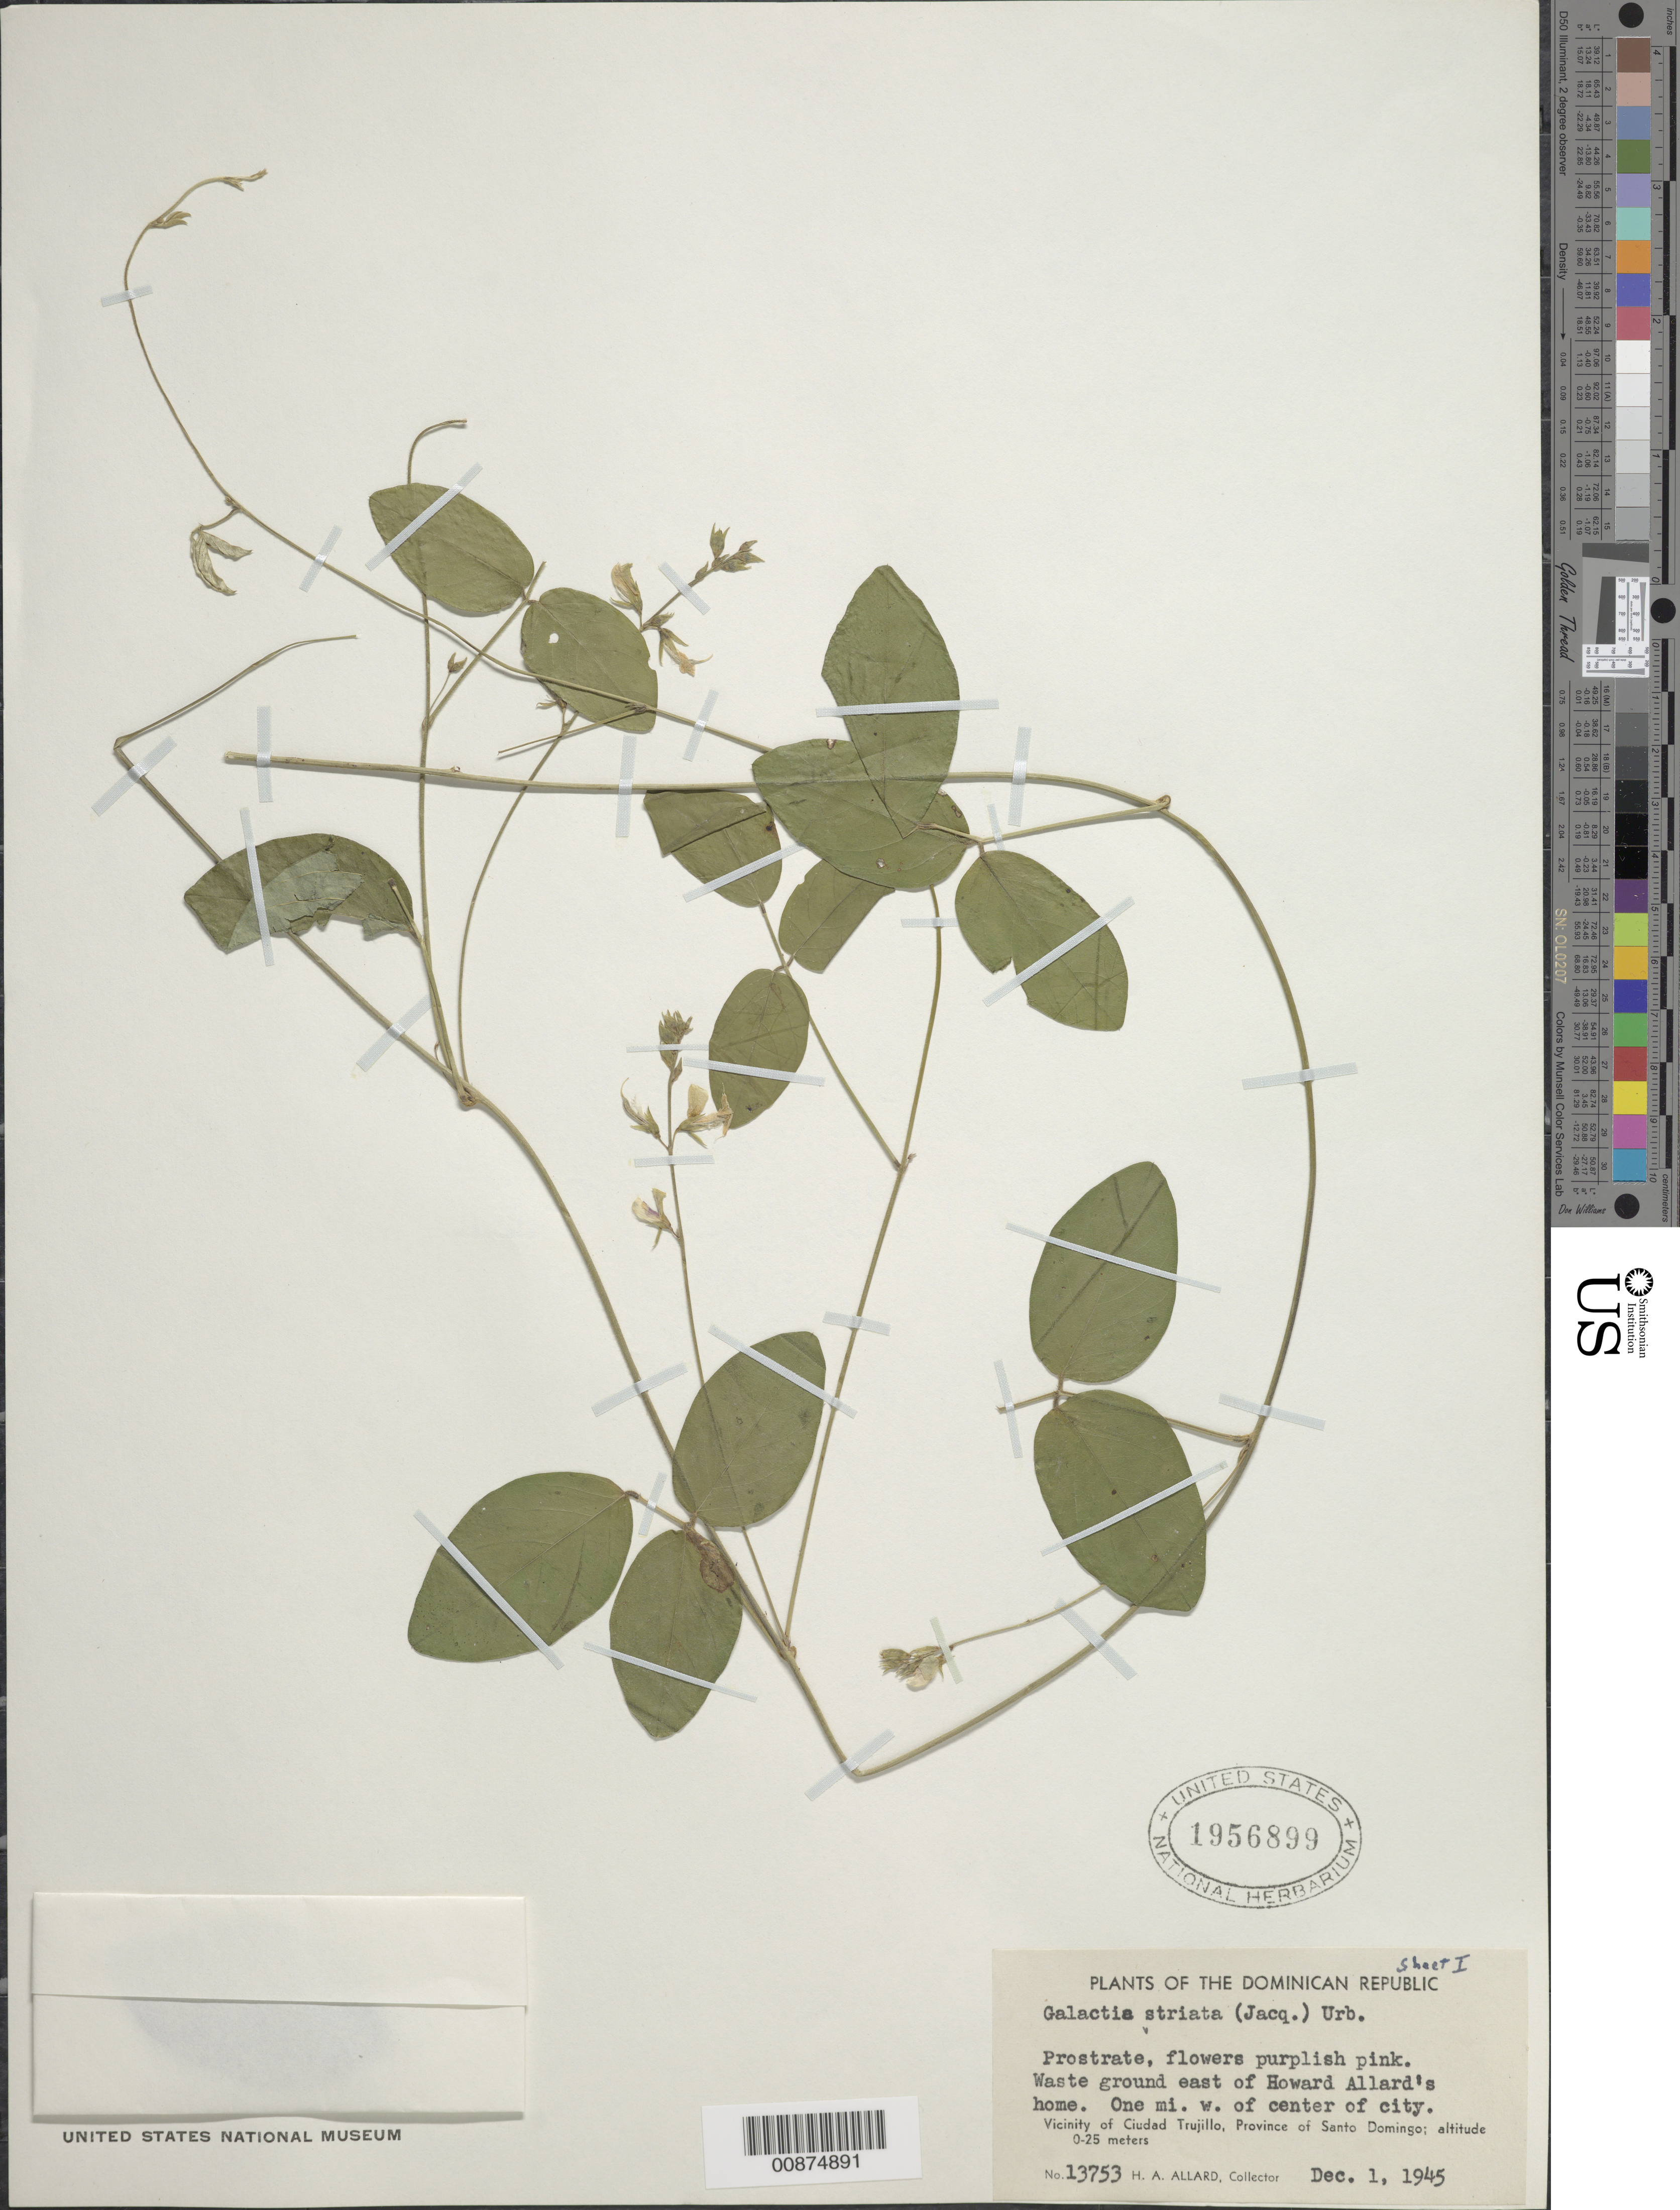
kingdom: Plantae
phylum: Tracheophyta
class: Magnoliopsida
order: Fabales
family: Fabaceae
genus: Galactia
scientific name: Galactia striata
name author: (Jacq.) Urb.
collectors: H. A. Allard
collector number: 13753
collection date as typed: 01 Dec 1945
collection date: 1945-12-01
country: Dominican Republic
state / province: Distrito Nacional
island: Hispaniola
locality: Vicinity of Ciudad Trujillo, Province of Santo Domingo (obsolete). Waste ground east of Howard Allard's home. One mi. W of center of city.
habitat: Waste ground.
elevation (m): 0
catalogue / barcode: US 1956899